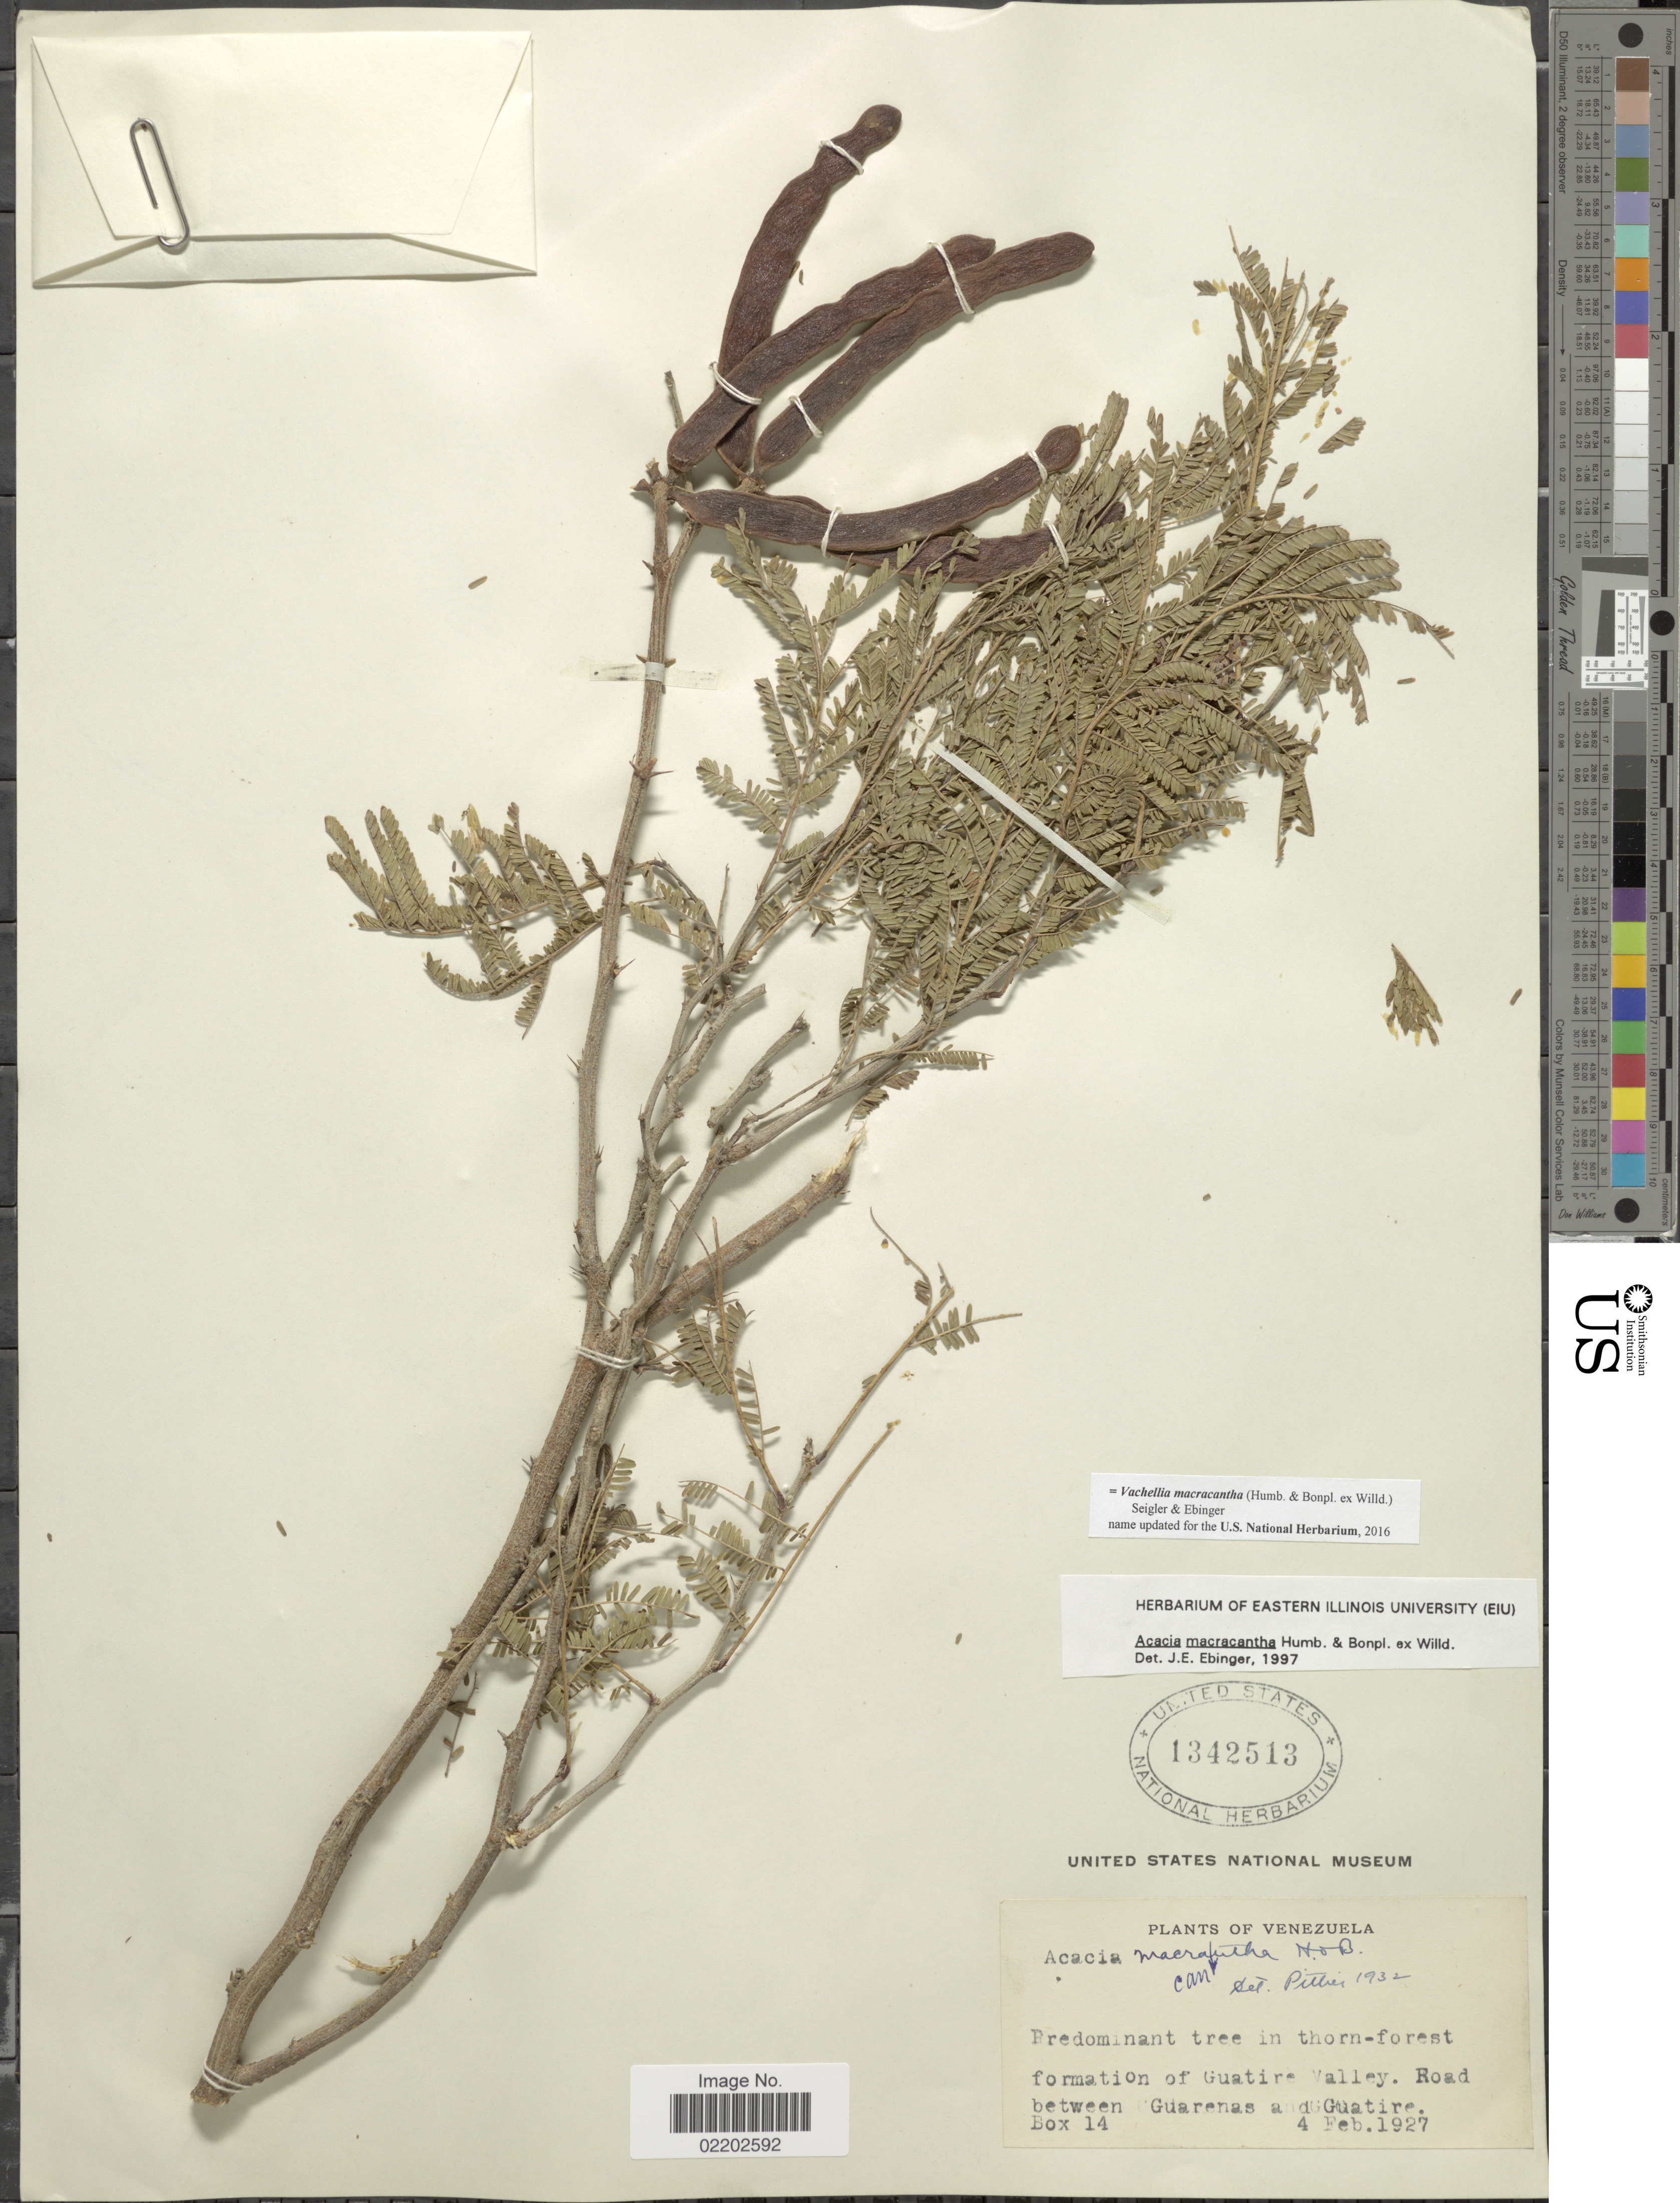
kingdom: Plantae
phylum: Tracheophyta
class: Magnoliopsida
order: Fabales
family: Fabaceae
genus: Vachellia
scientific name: Vachellia macracantha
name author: (Humb. & Bonpl. ex Willd.) Seigler & Ebinger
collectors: -. Box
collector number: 14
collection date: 1927-02-04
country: Venezuela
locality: In thorn forest, formation of Guatire Valley, road between Guarenas and Guatire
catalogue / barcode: US 1342513